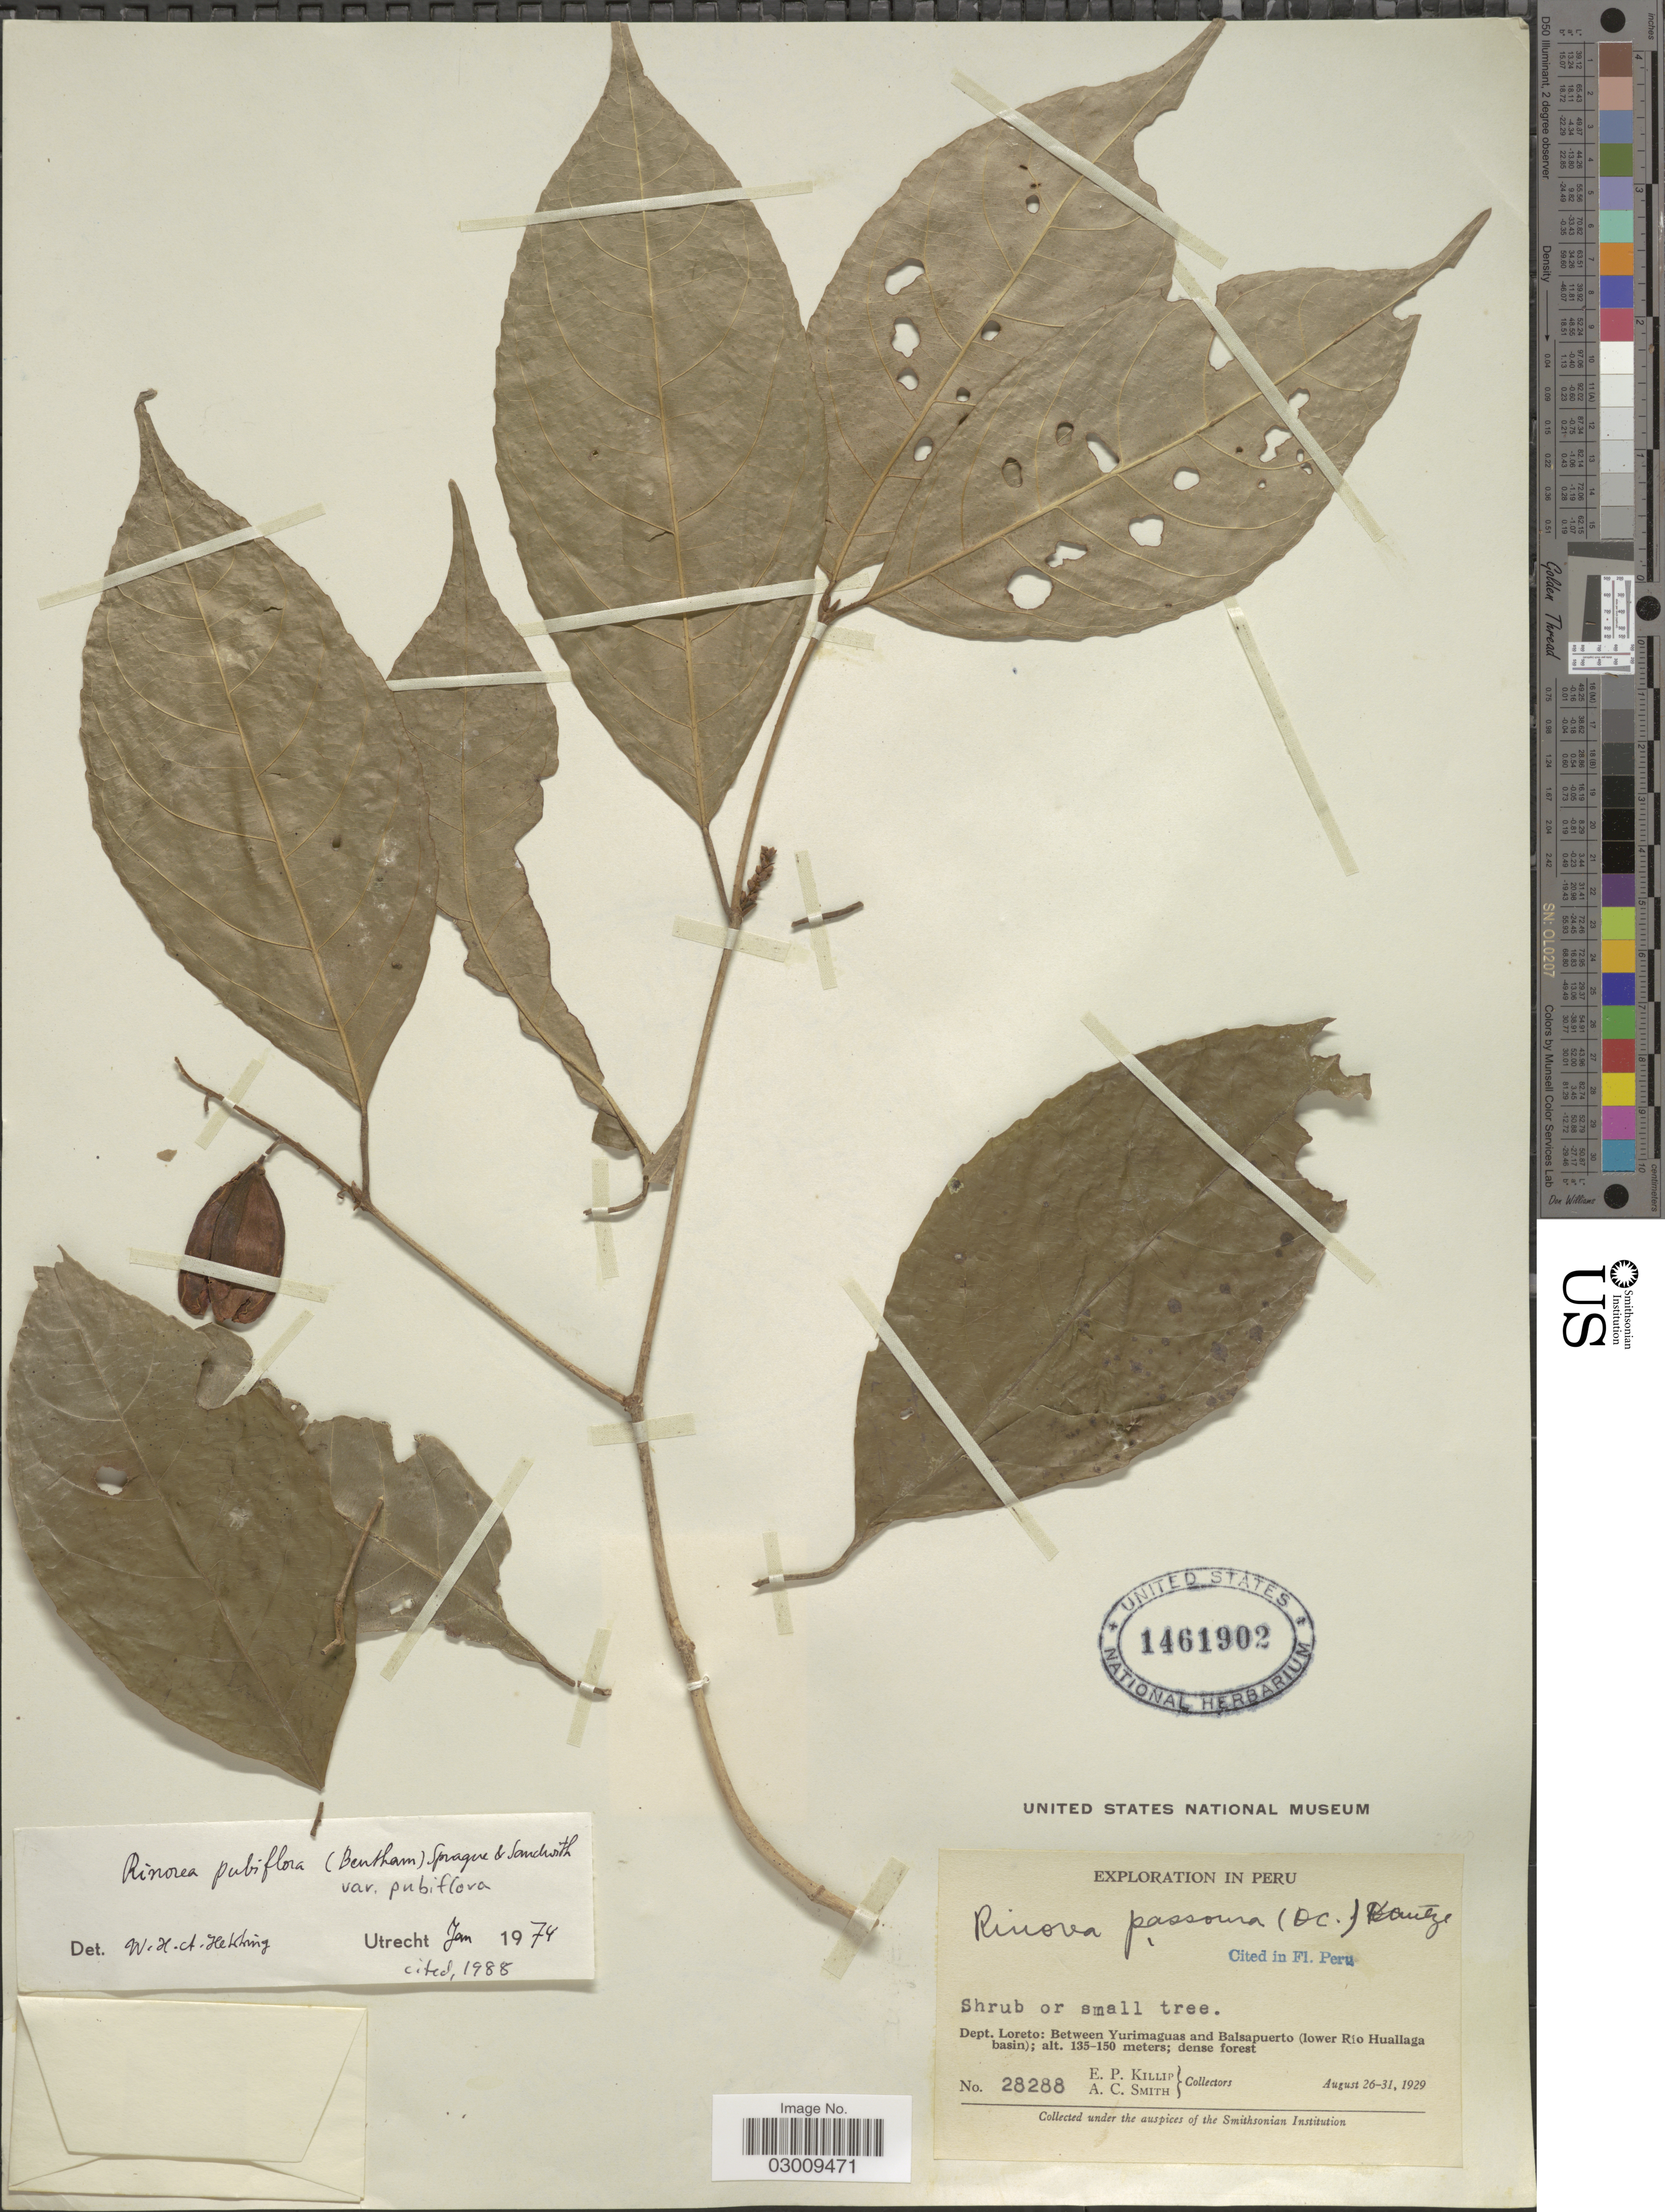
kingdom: Plantae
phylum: Tracheophyta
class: Magnoliopsida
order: Malpighiales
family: Violaceae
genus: Rinorea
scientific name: Rinorea pubiflora var. pubiflora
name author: (Benth.) Sprague & Sandwith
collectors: E. P. Killip & A. C. Smith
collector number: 28288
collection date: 1929-08-26/1929-08-31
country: Peru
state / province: Loreto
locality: Dept. Loreto: Between Yurimaguas and Balsapuerto (lower Rio Huallaga basin).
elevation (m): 135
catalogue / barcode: US 1461902